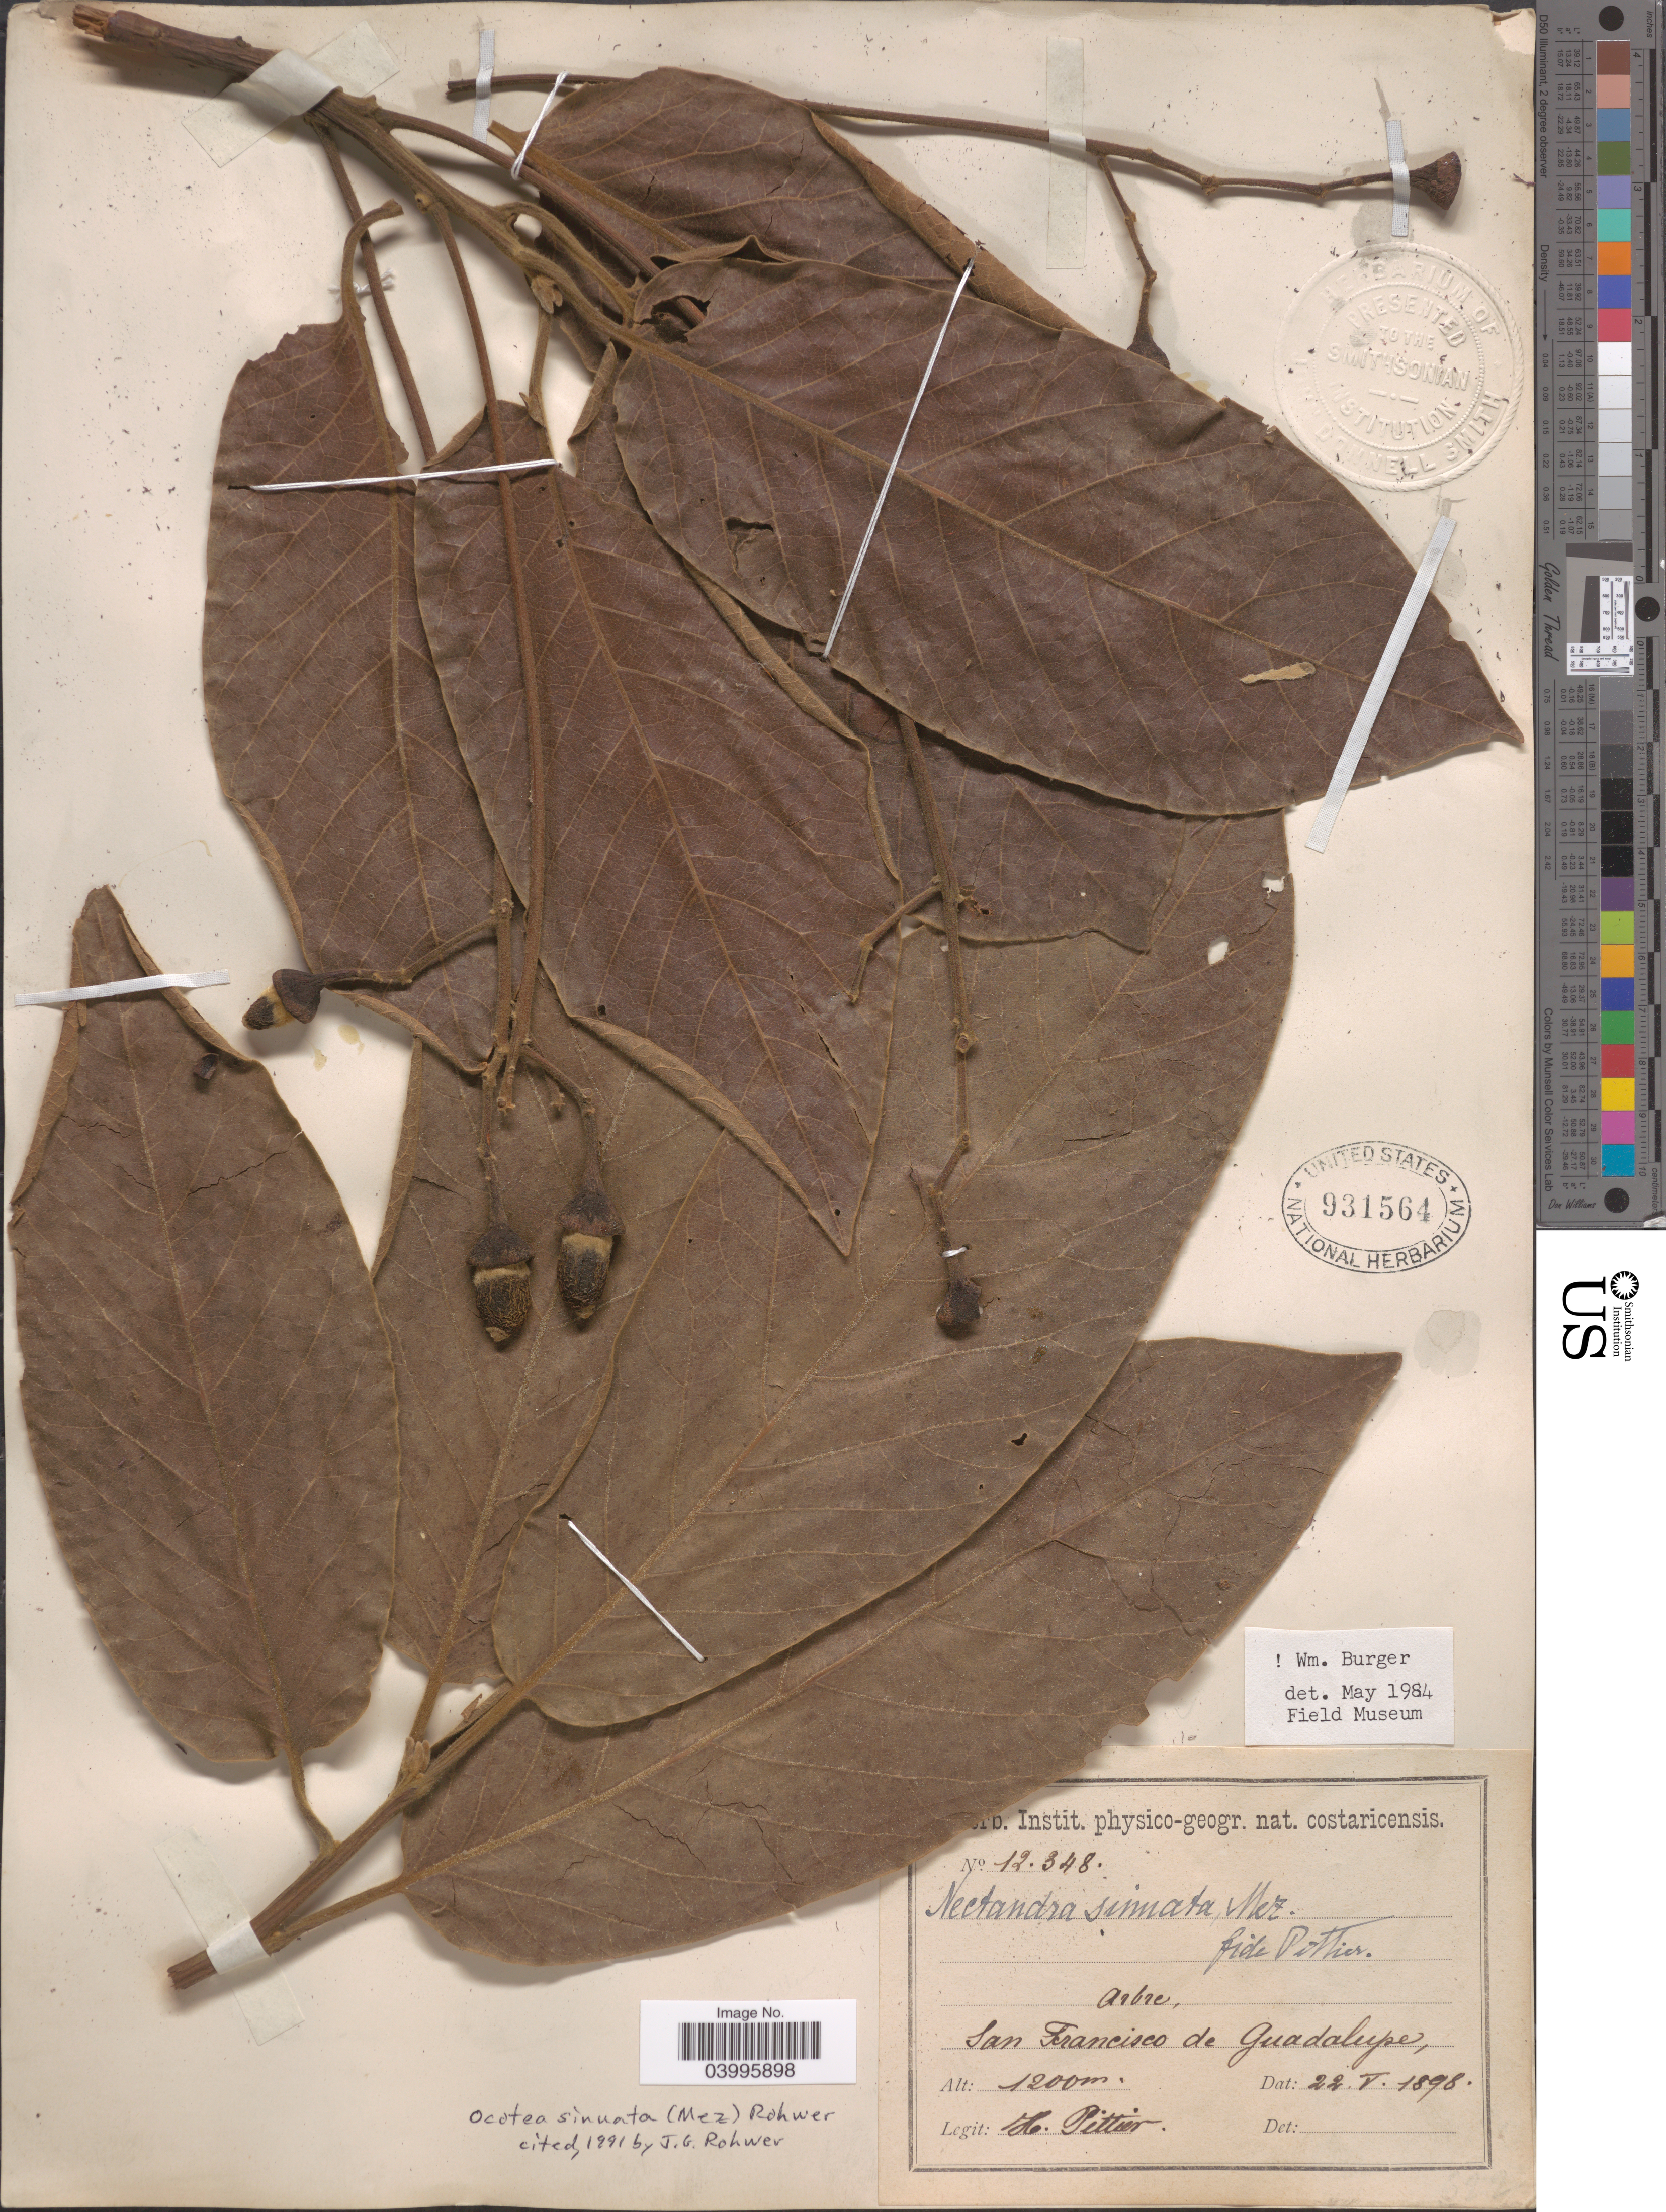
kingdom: Plantae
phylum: Tracheophyta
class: Magnoliopsida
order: Laurales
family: Lauraceae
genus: Ocotea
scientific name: Ocotea sinuata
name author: (Mez) Rohwer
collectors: H. F. Pittier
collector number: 12348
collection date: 1898-05-22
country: Costa Rica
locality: San Francisco de Guadalupe.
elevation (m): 1200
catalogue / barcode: US 931564